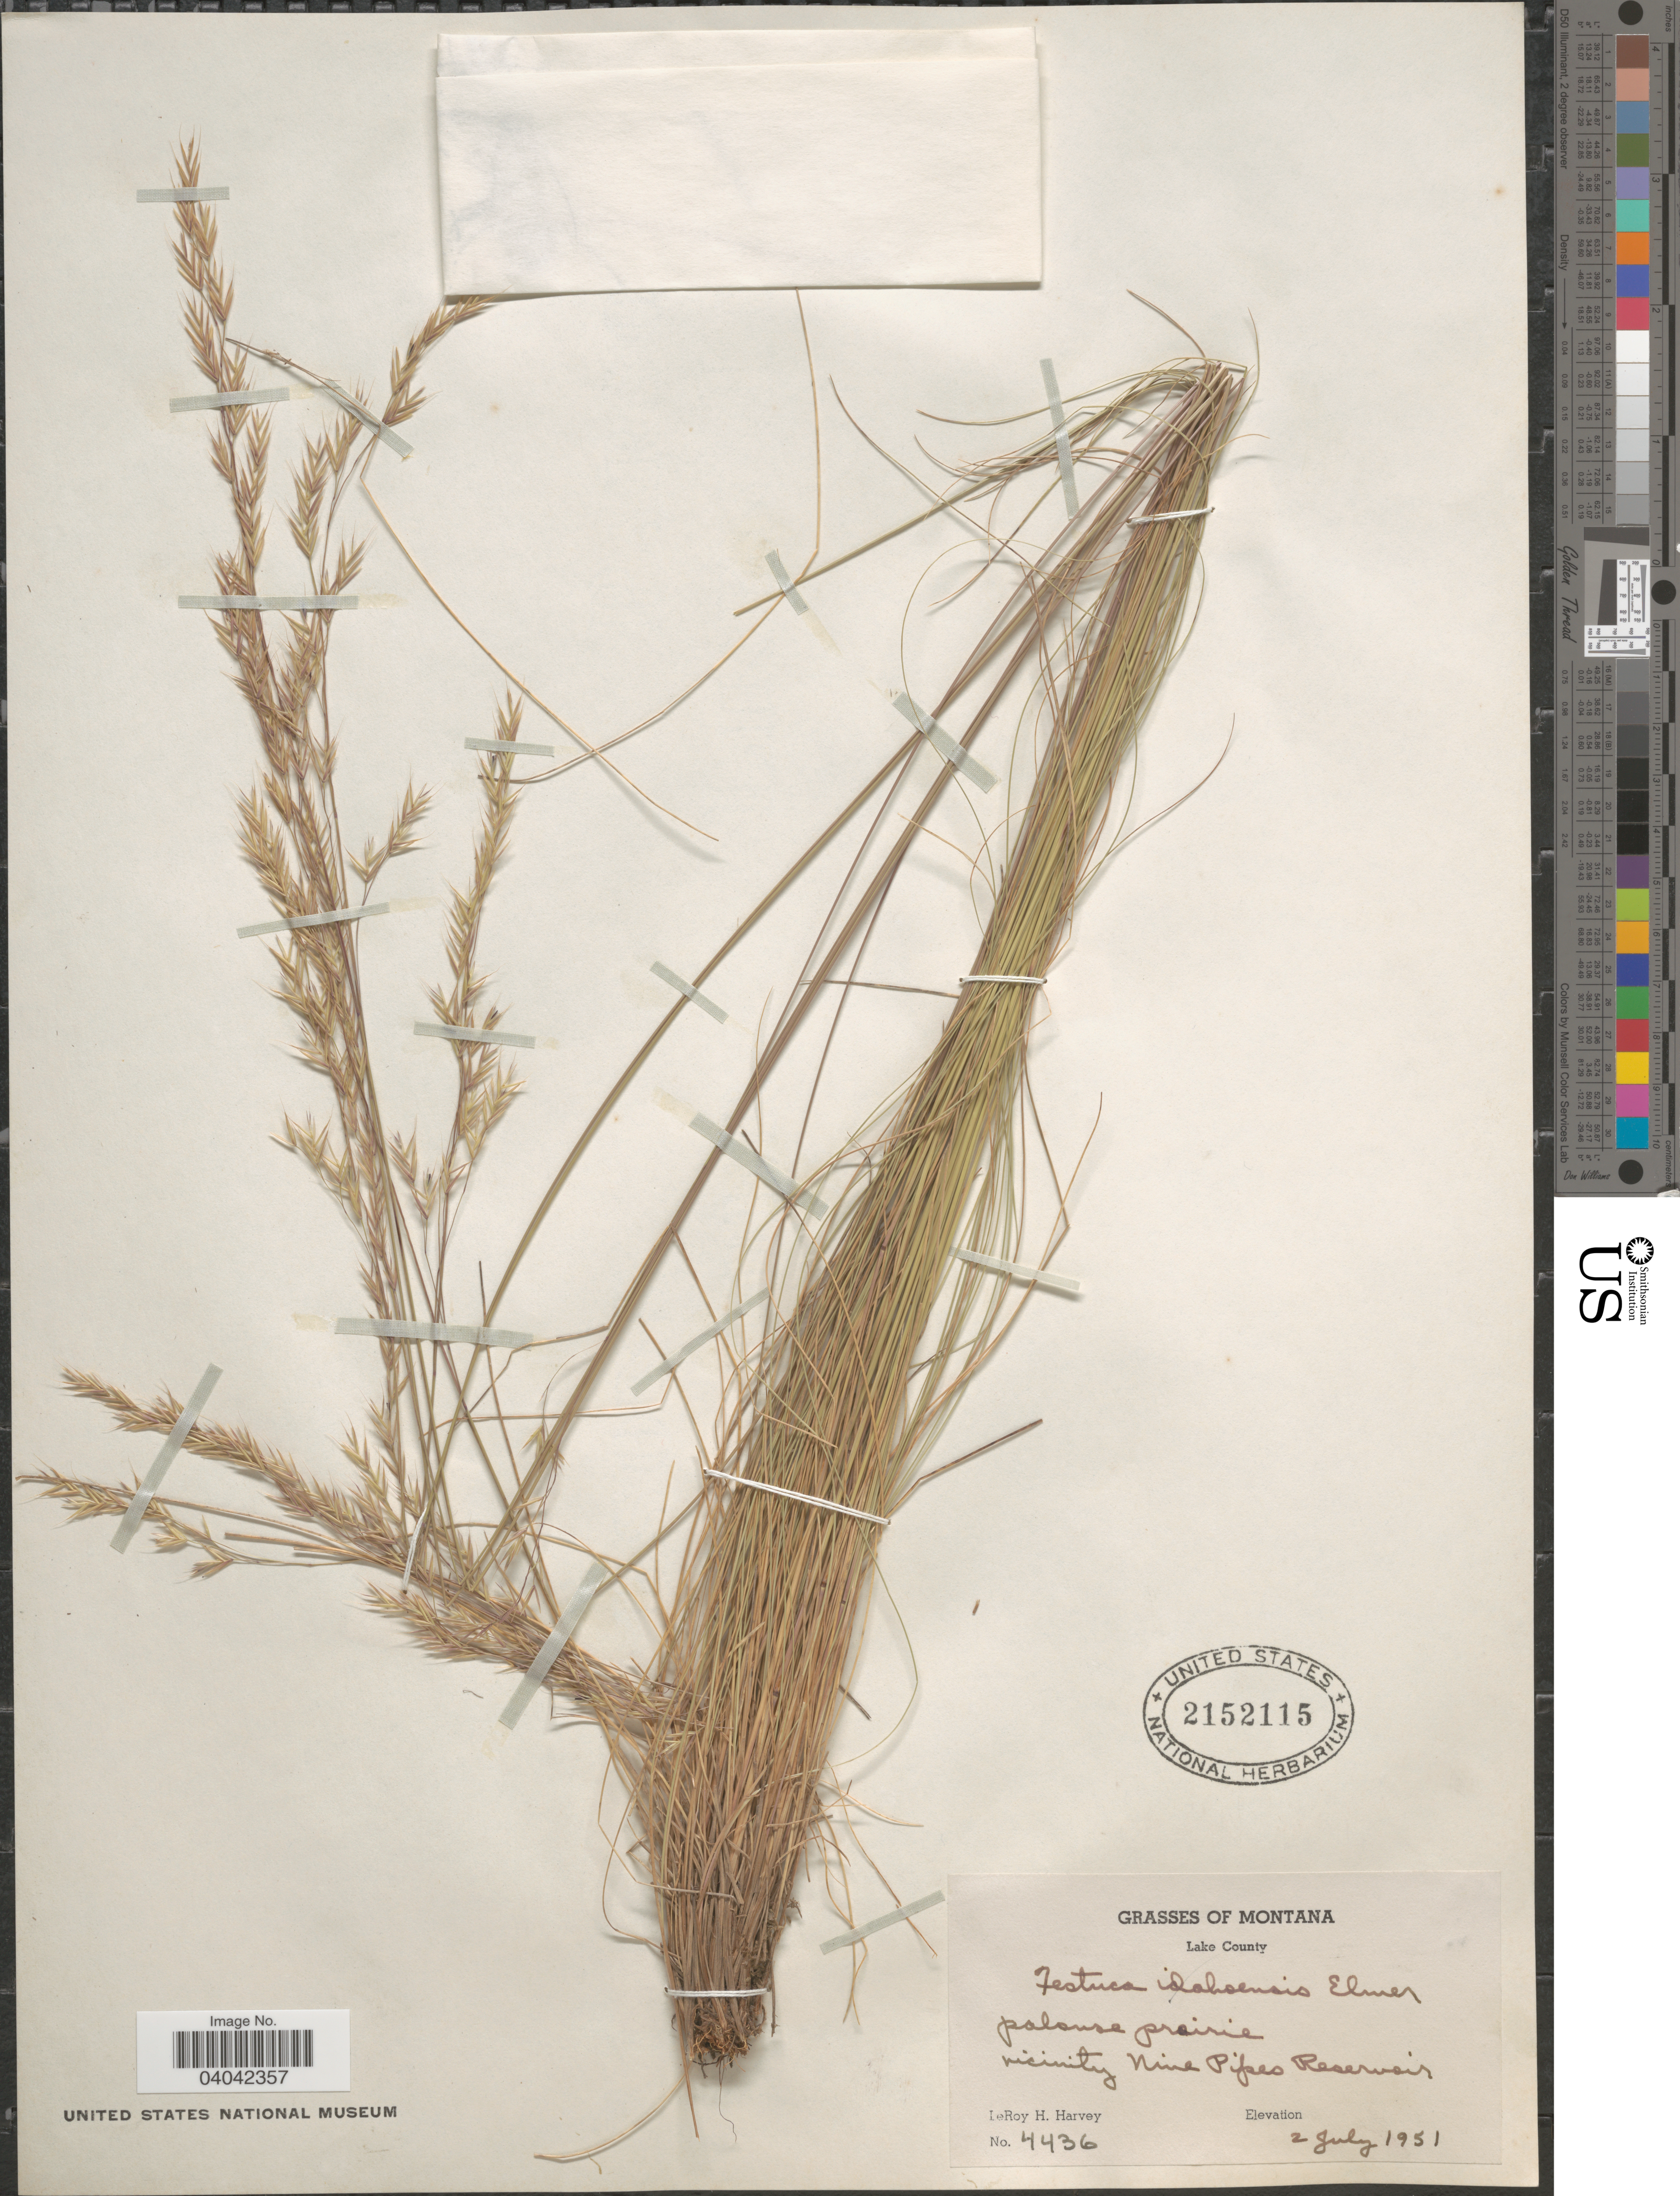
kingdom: Plantae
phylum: Tracheophyta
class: Liliopsida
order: Poales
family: Poaceae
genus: Festuca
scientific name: Festuca idahoensis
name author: Elmer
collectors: L. H. Harvey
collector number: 4436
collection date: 1951-07-02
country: United States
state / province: Montana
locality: Lake County. Vicinity Nine Pipes Reservoir.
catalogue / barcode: US 2152115